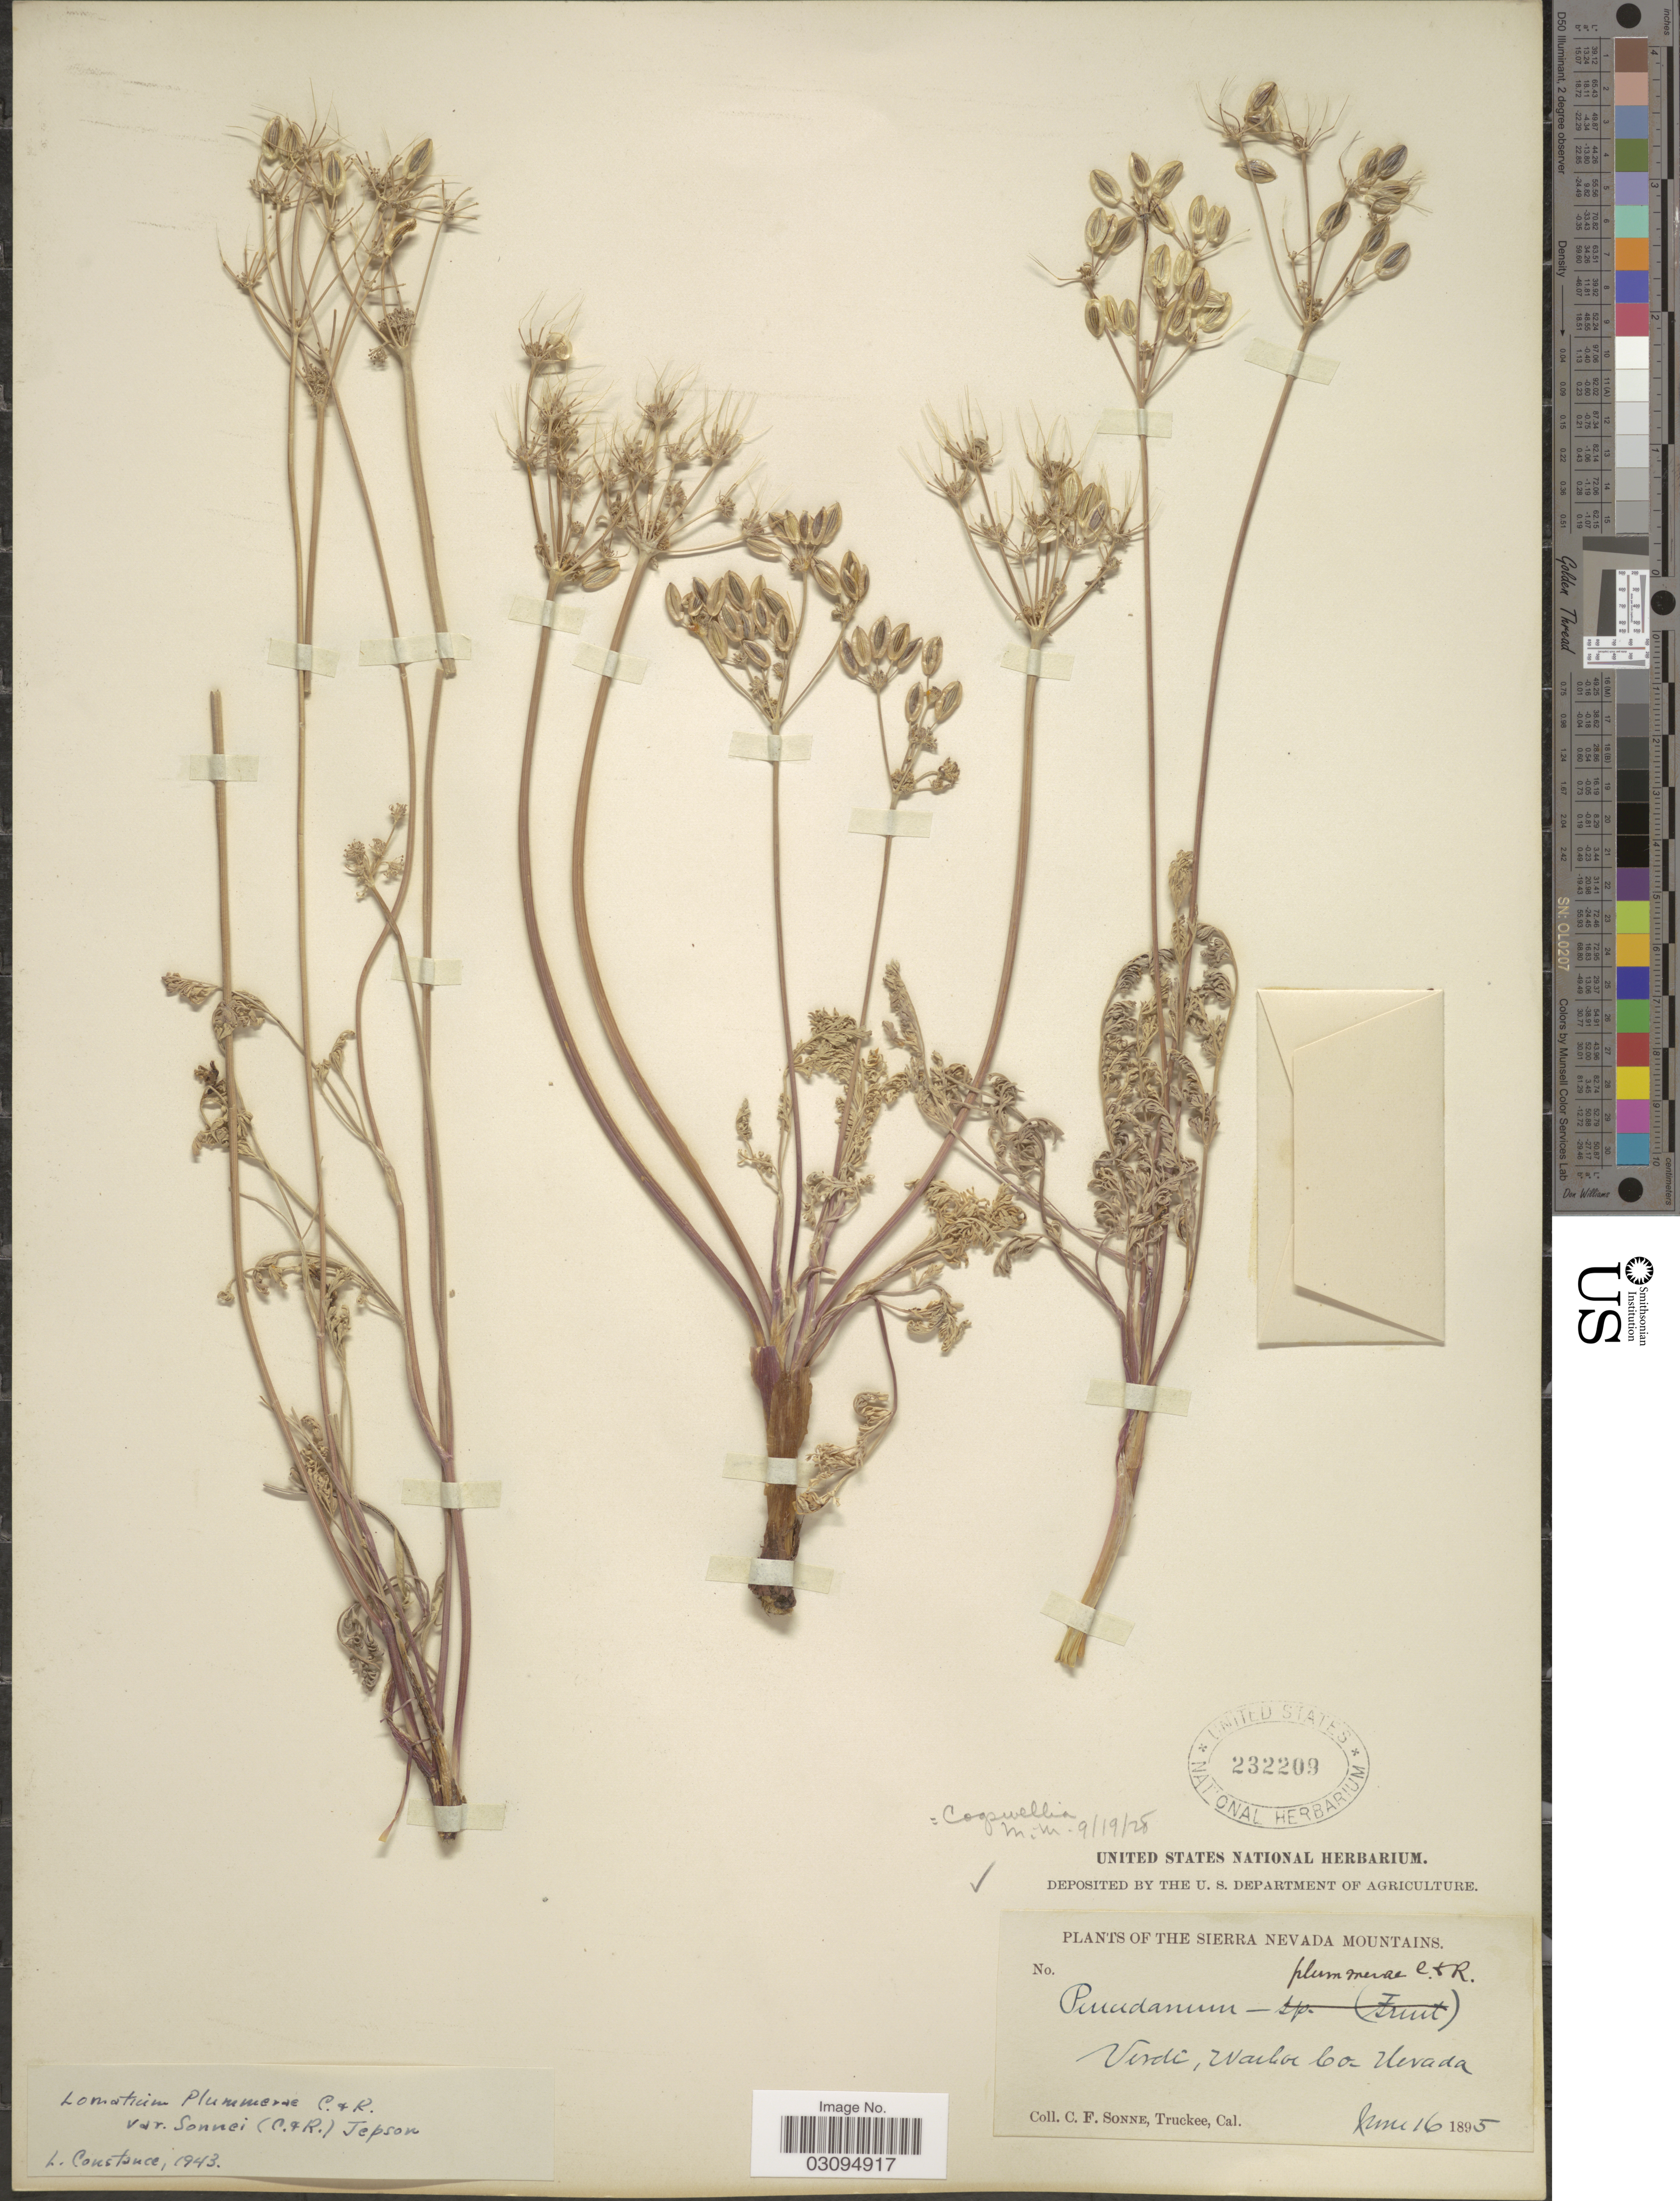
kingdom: Plantae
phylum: Tracheophyta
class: Magnoliopsida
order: Apiales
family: Apiaceae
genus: Lomatium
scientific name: Lomatium plummerae var. sonnei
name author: (J.M. Coult. & Rose) Jeps.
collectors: C. Sonne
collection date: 1895-06-16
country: United States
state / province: Nevada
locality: The Sierra Nevada Mountains, Verdi, Washoe Co.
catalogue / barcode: US 232209